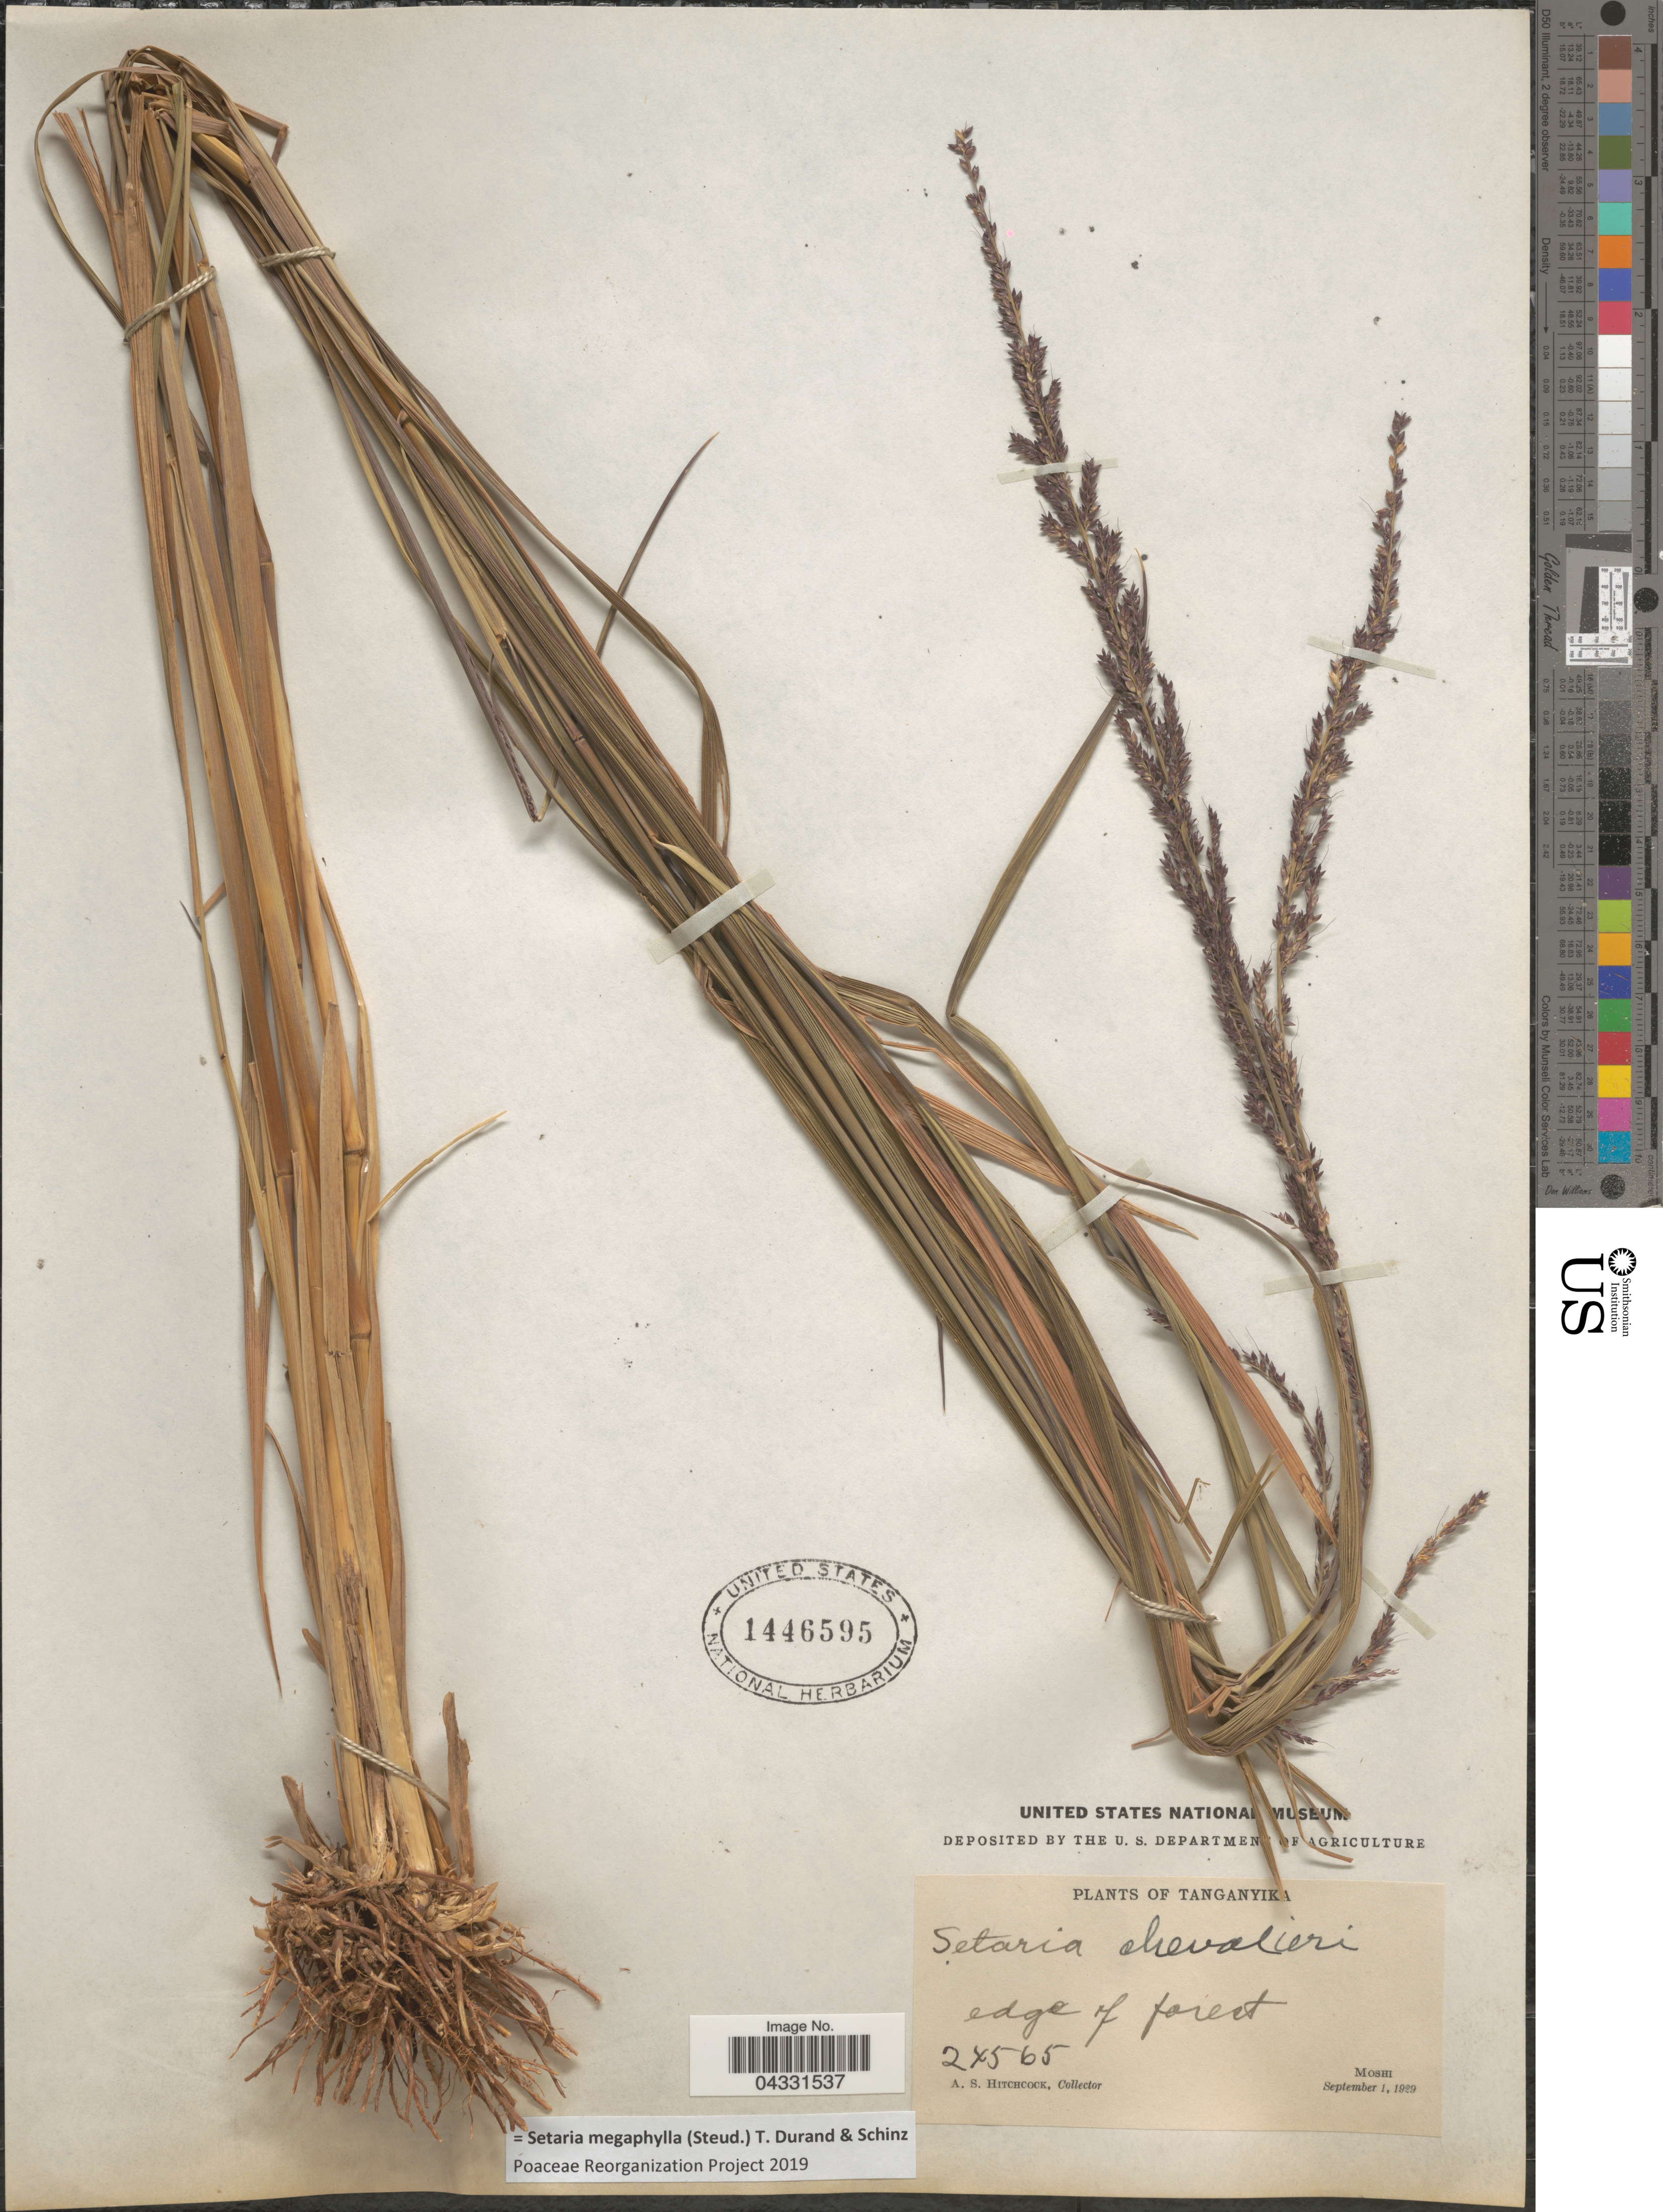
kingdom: Plantae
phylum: Tracheophyta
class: Liliopsida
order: Poales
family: Poaceae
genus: Setaria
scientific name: Setaria megaphylla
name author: (Steud.) Durieu & Schinz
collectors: A. S. Hitchcock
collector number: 24565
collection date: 1929-09-01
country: Tanzania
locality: Tanganyika. Edge of forest. Moshi.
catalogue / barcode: US 1446595